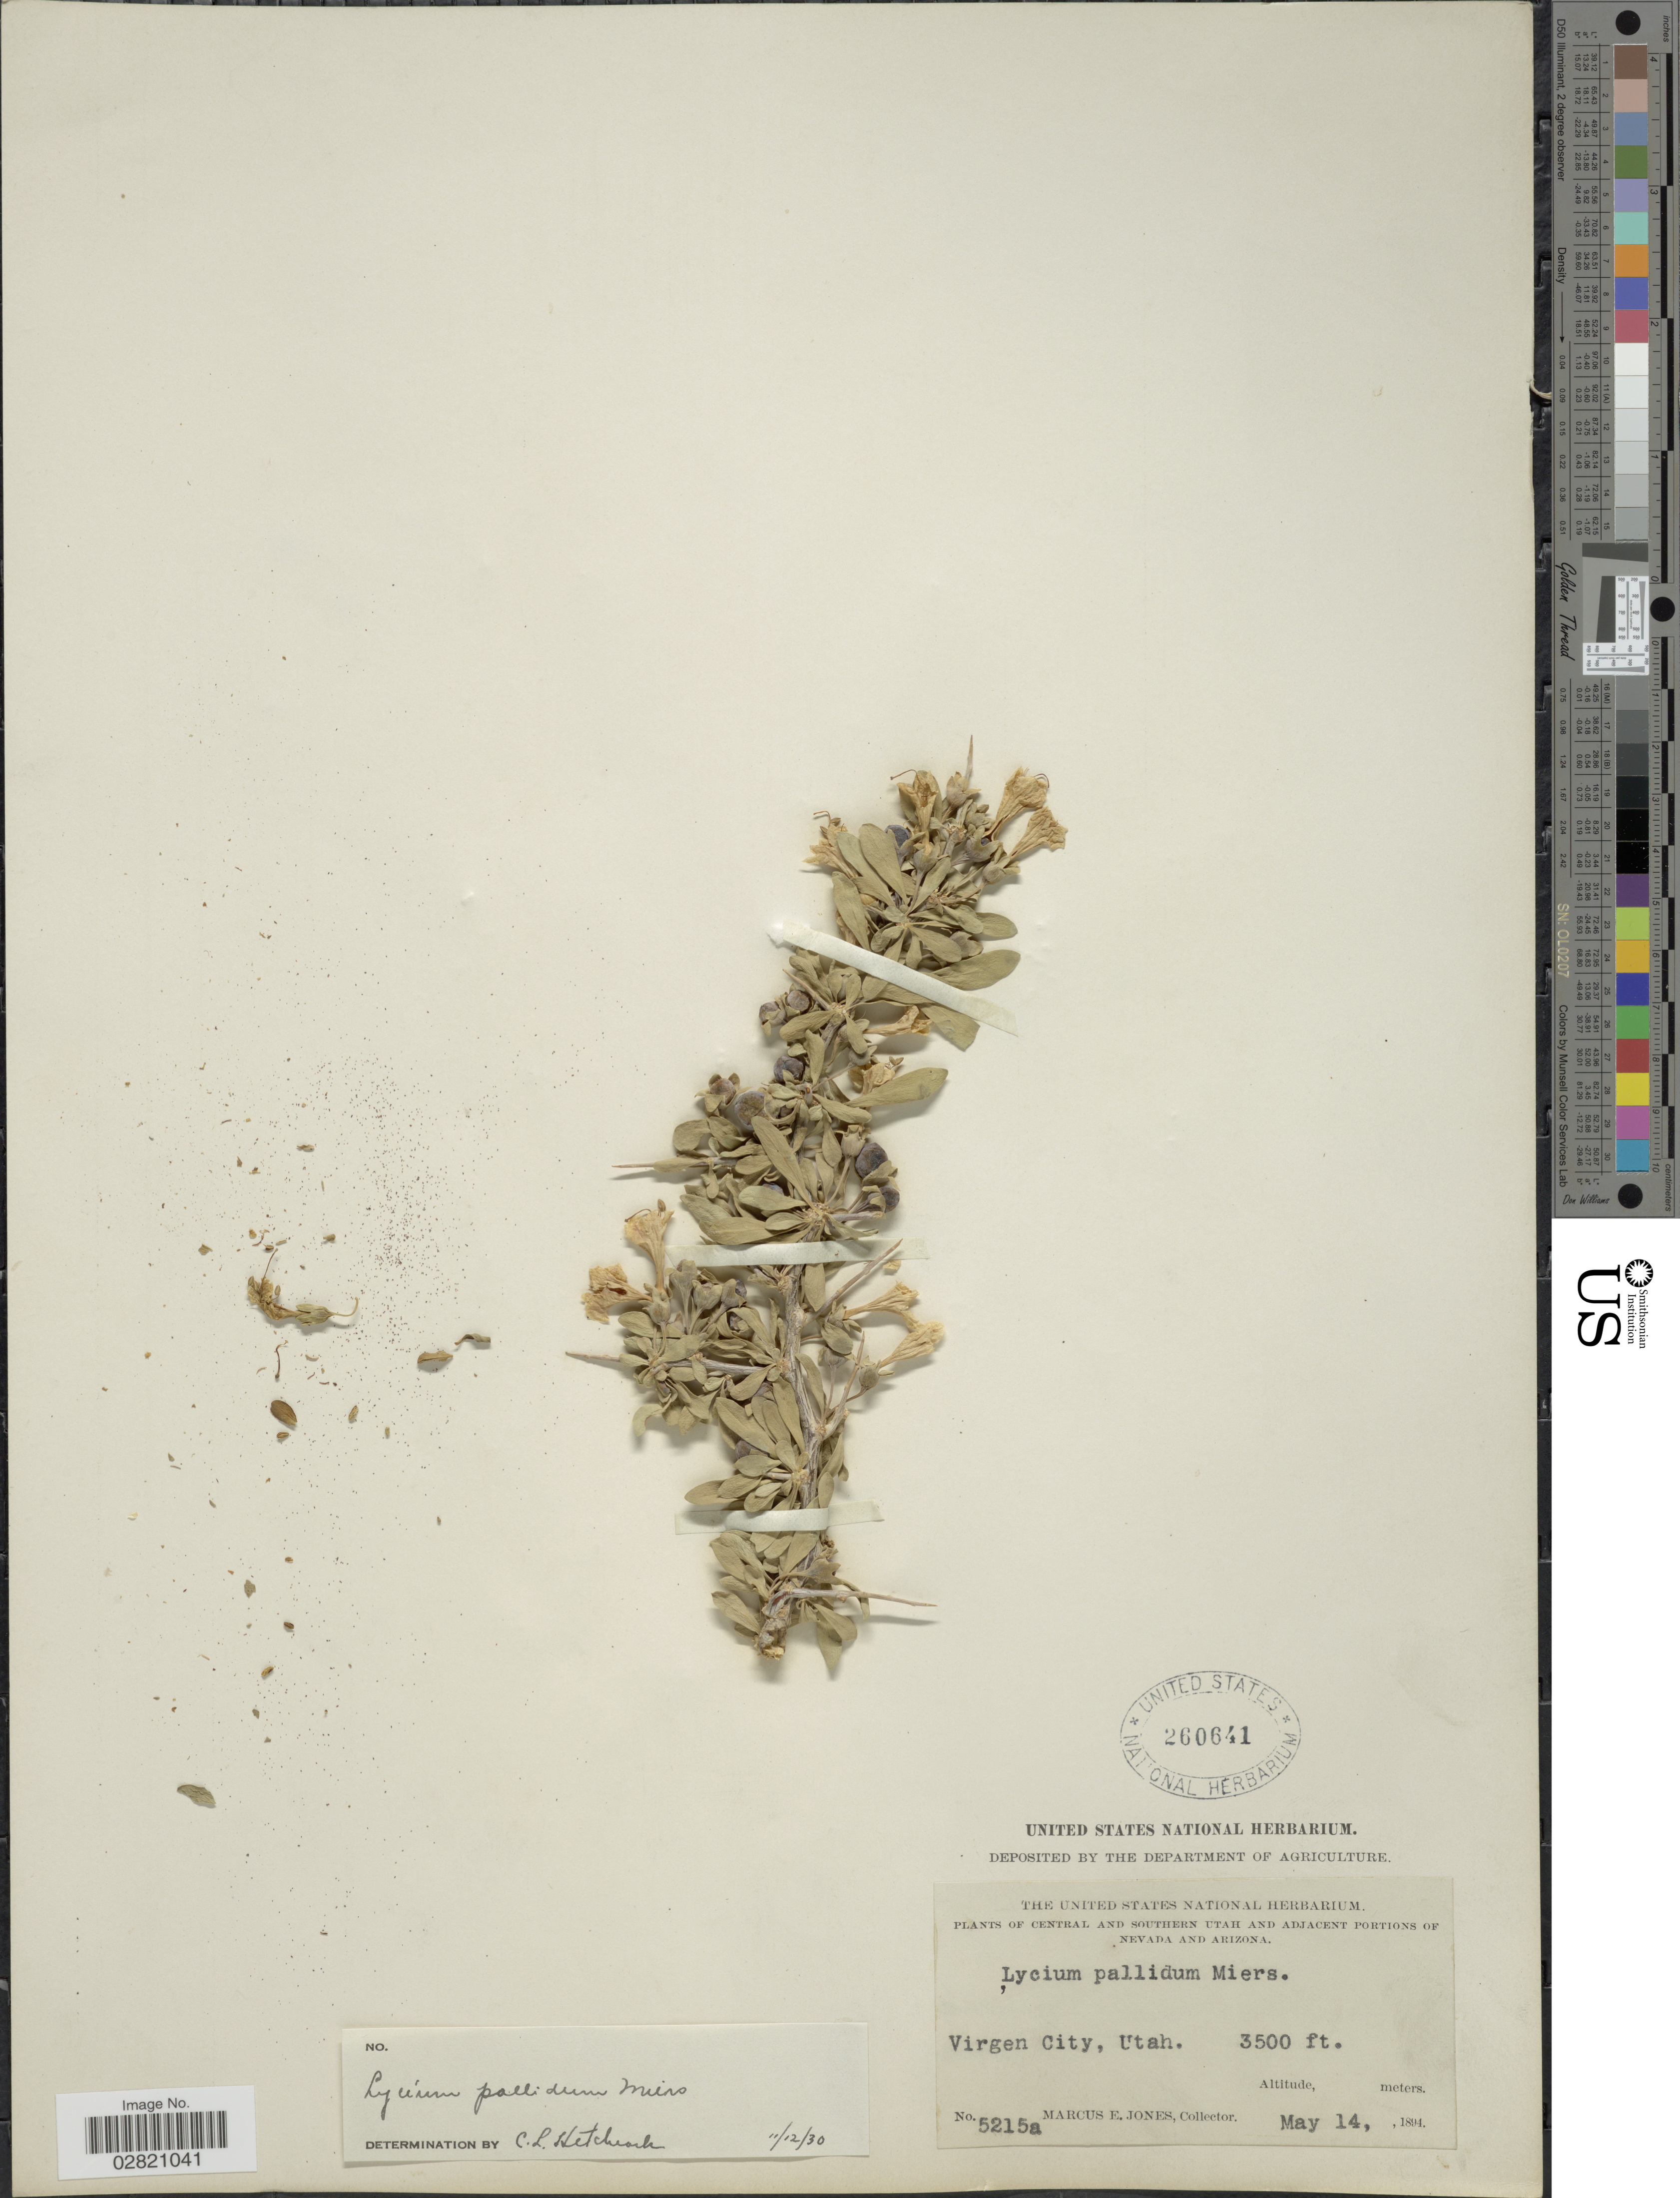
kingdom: Plantae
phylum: Tracheophyta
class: Magnoliopsida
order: Solanales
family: Solanaceae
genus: Lycium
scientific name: Lycium pallidum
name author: Miers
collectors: M. E. Jones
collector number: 5215a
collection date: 1894-05-14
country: United States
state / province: Utah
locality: Central and Southern Utah. Virgen City.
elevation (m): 1067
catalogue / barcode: US 260641